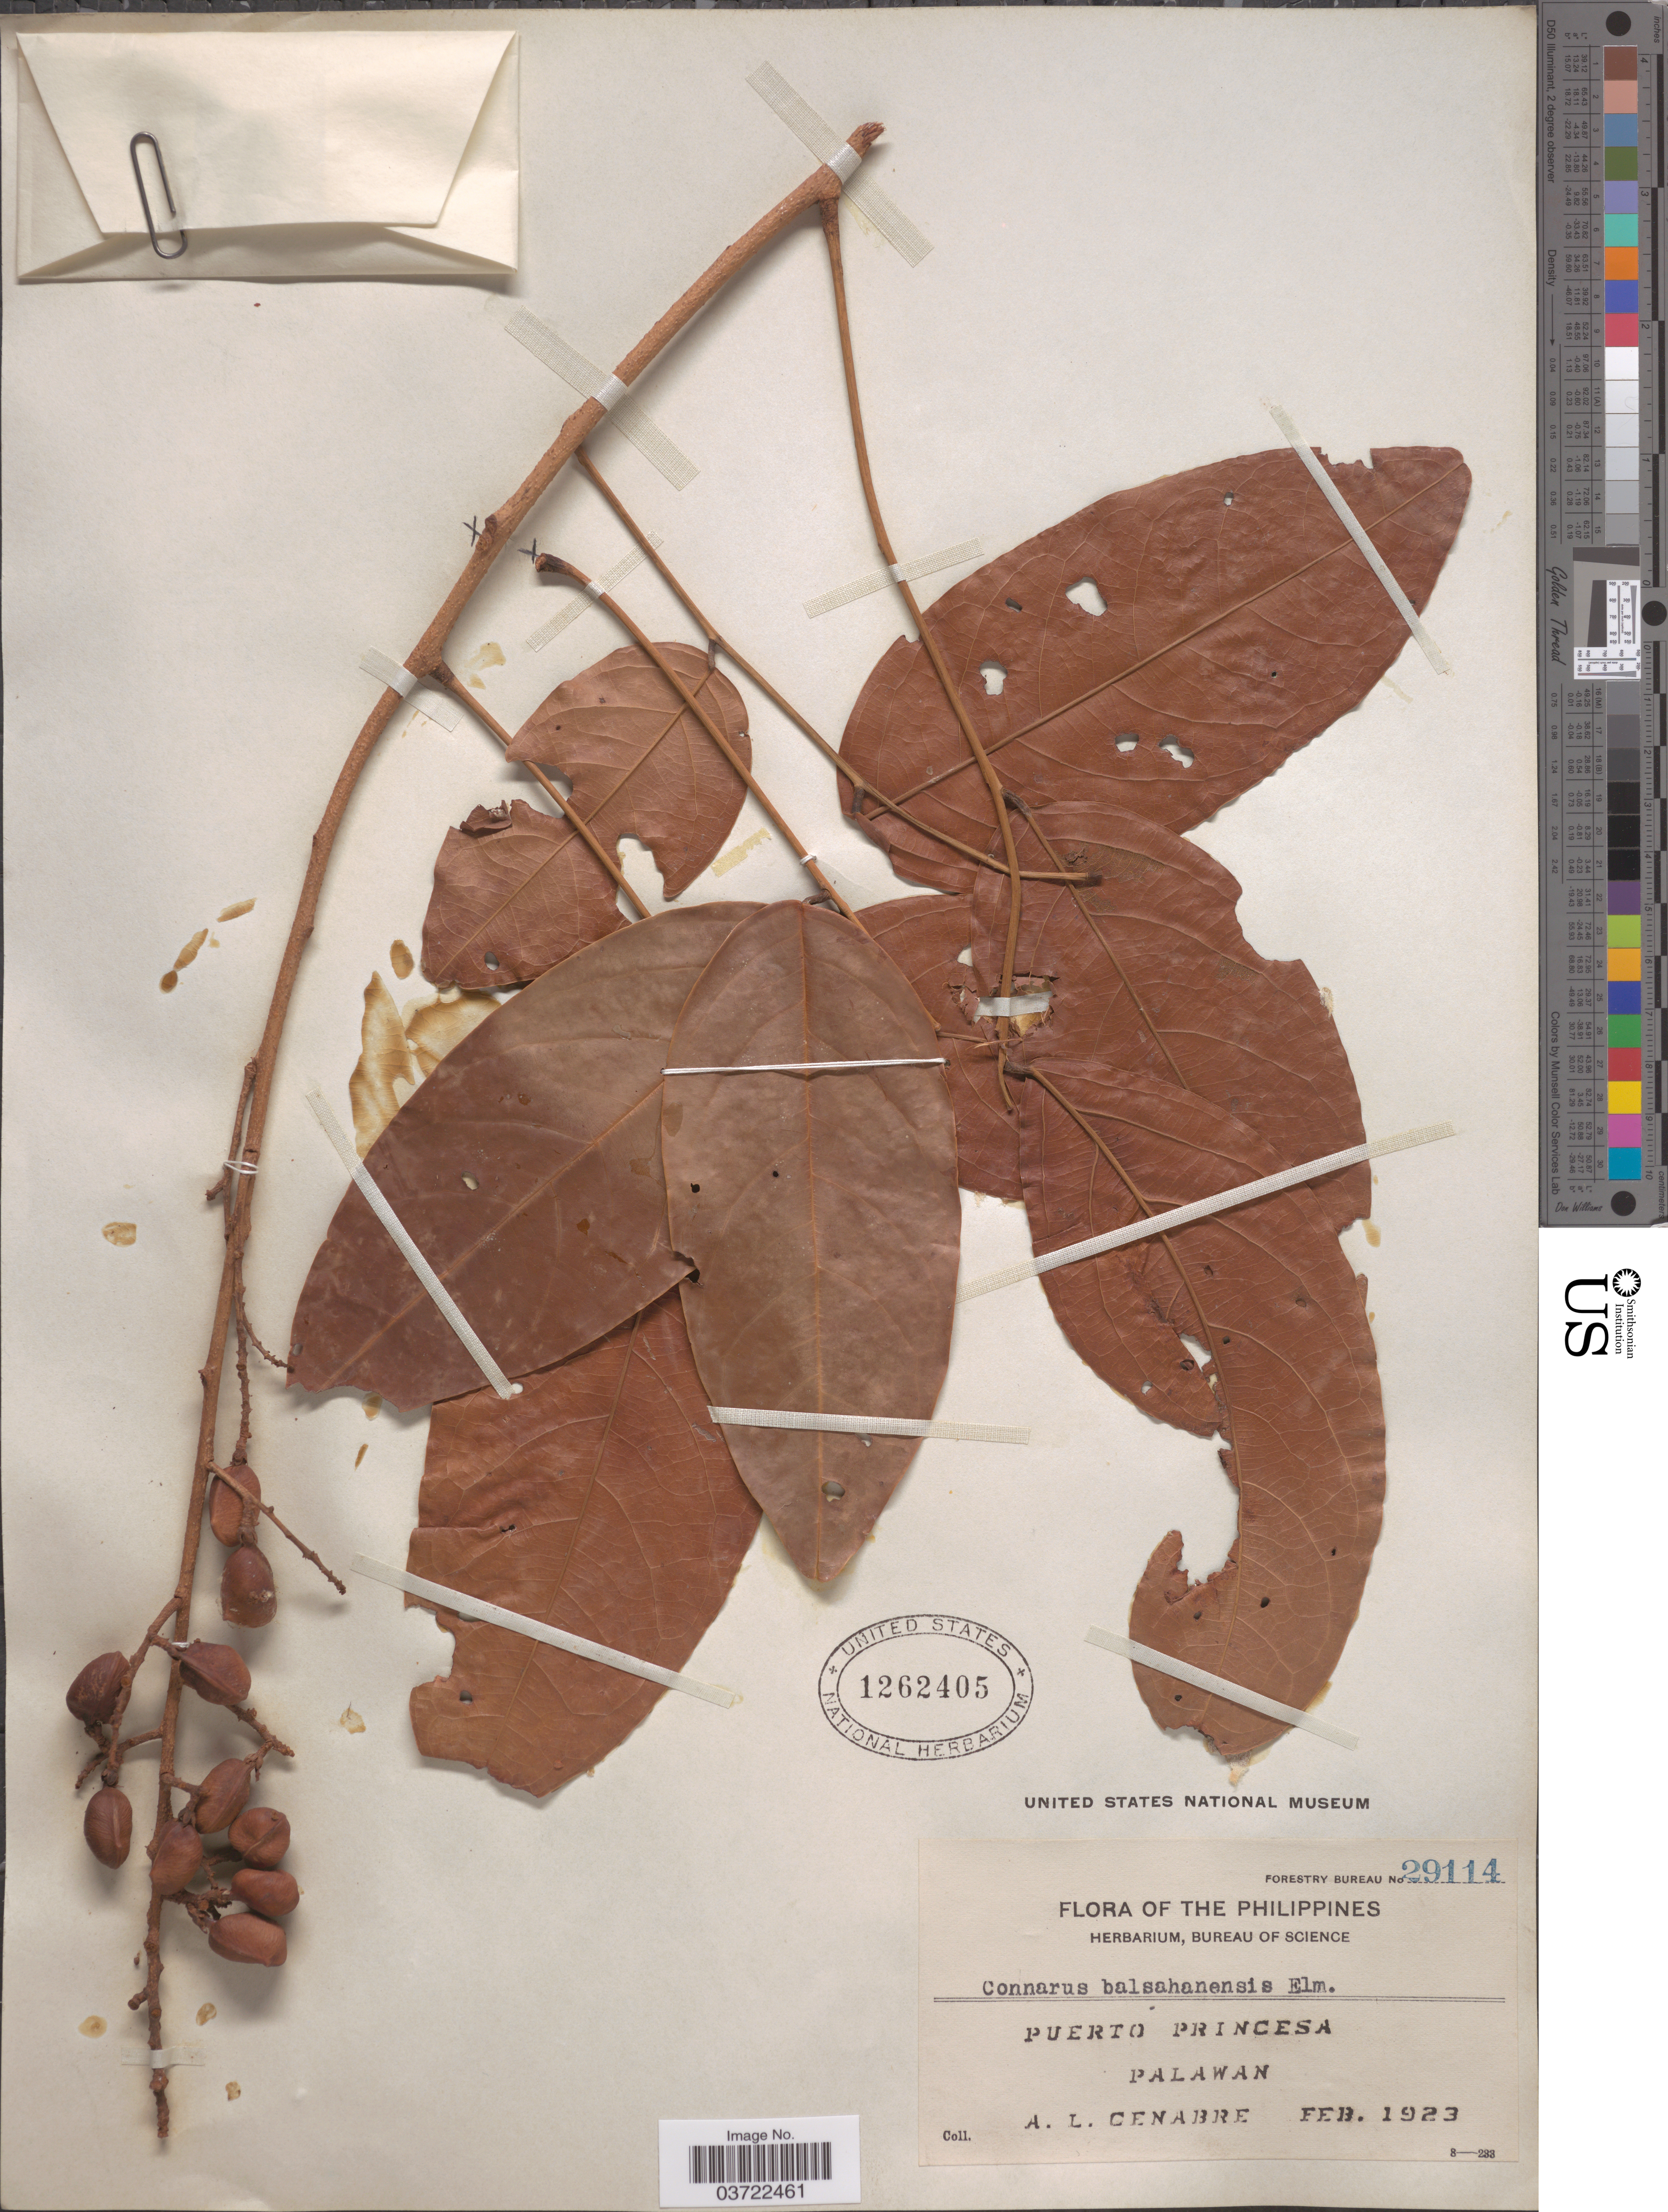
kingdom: Plantae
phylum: Tracheophyta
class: Magnoliopsida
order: Oxalidales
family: Connaraceae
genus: Connarus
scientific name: Connarus balsahanensis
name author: Elmer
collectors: A. Cenabre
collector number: Forestry Bureau 29114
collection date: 1923-02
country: Philippines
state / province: Mimaropa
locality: Puerto Princesa, Palawan.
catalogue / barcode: US 1262405